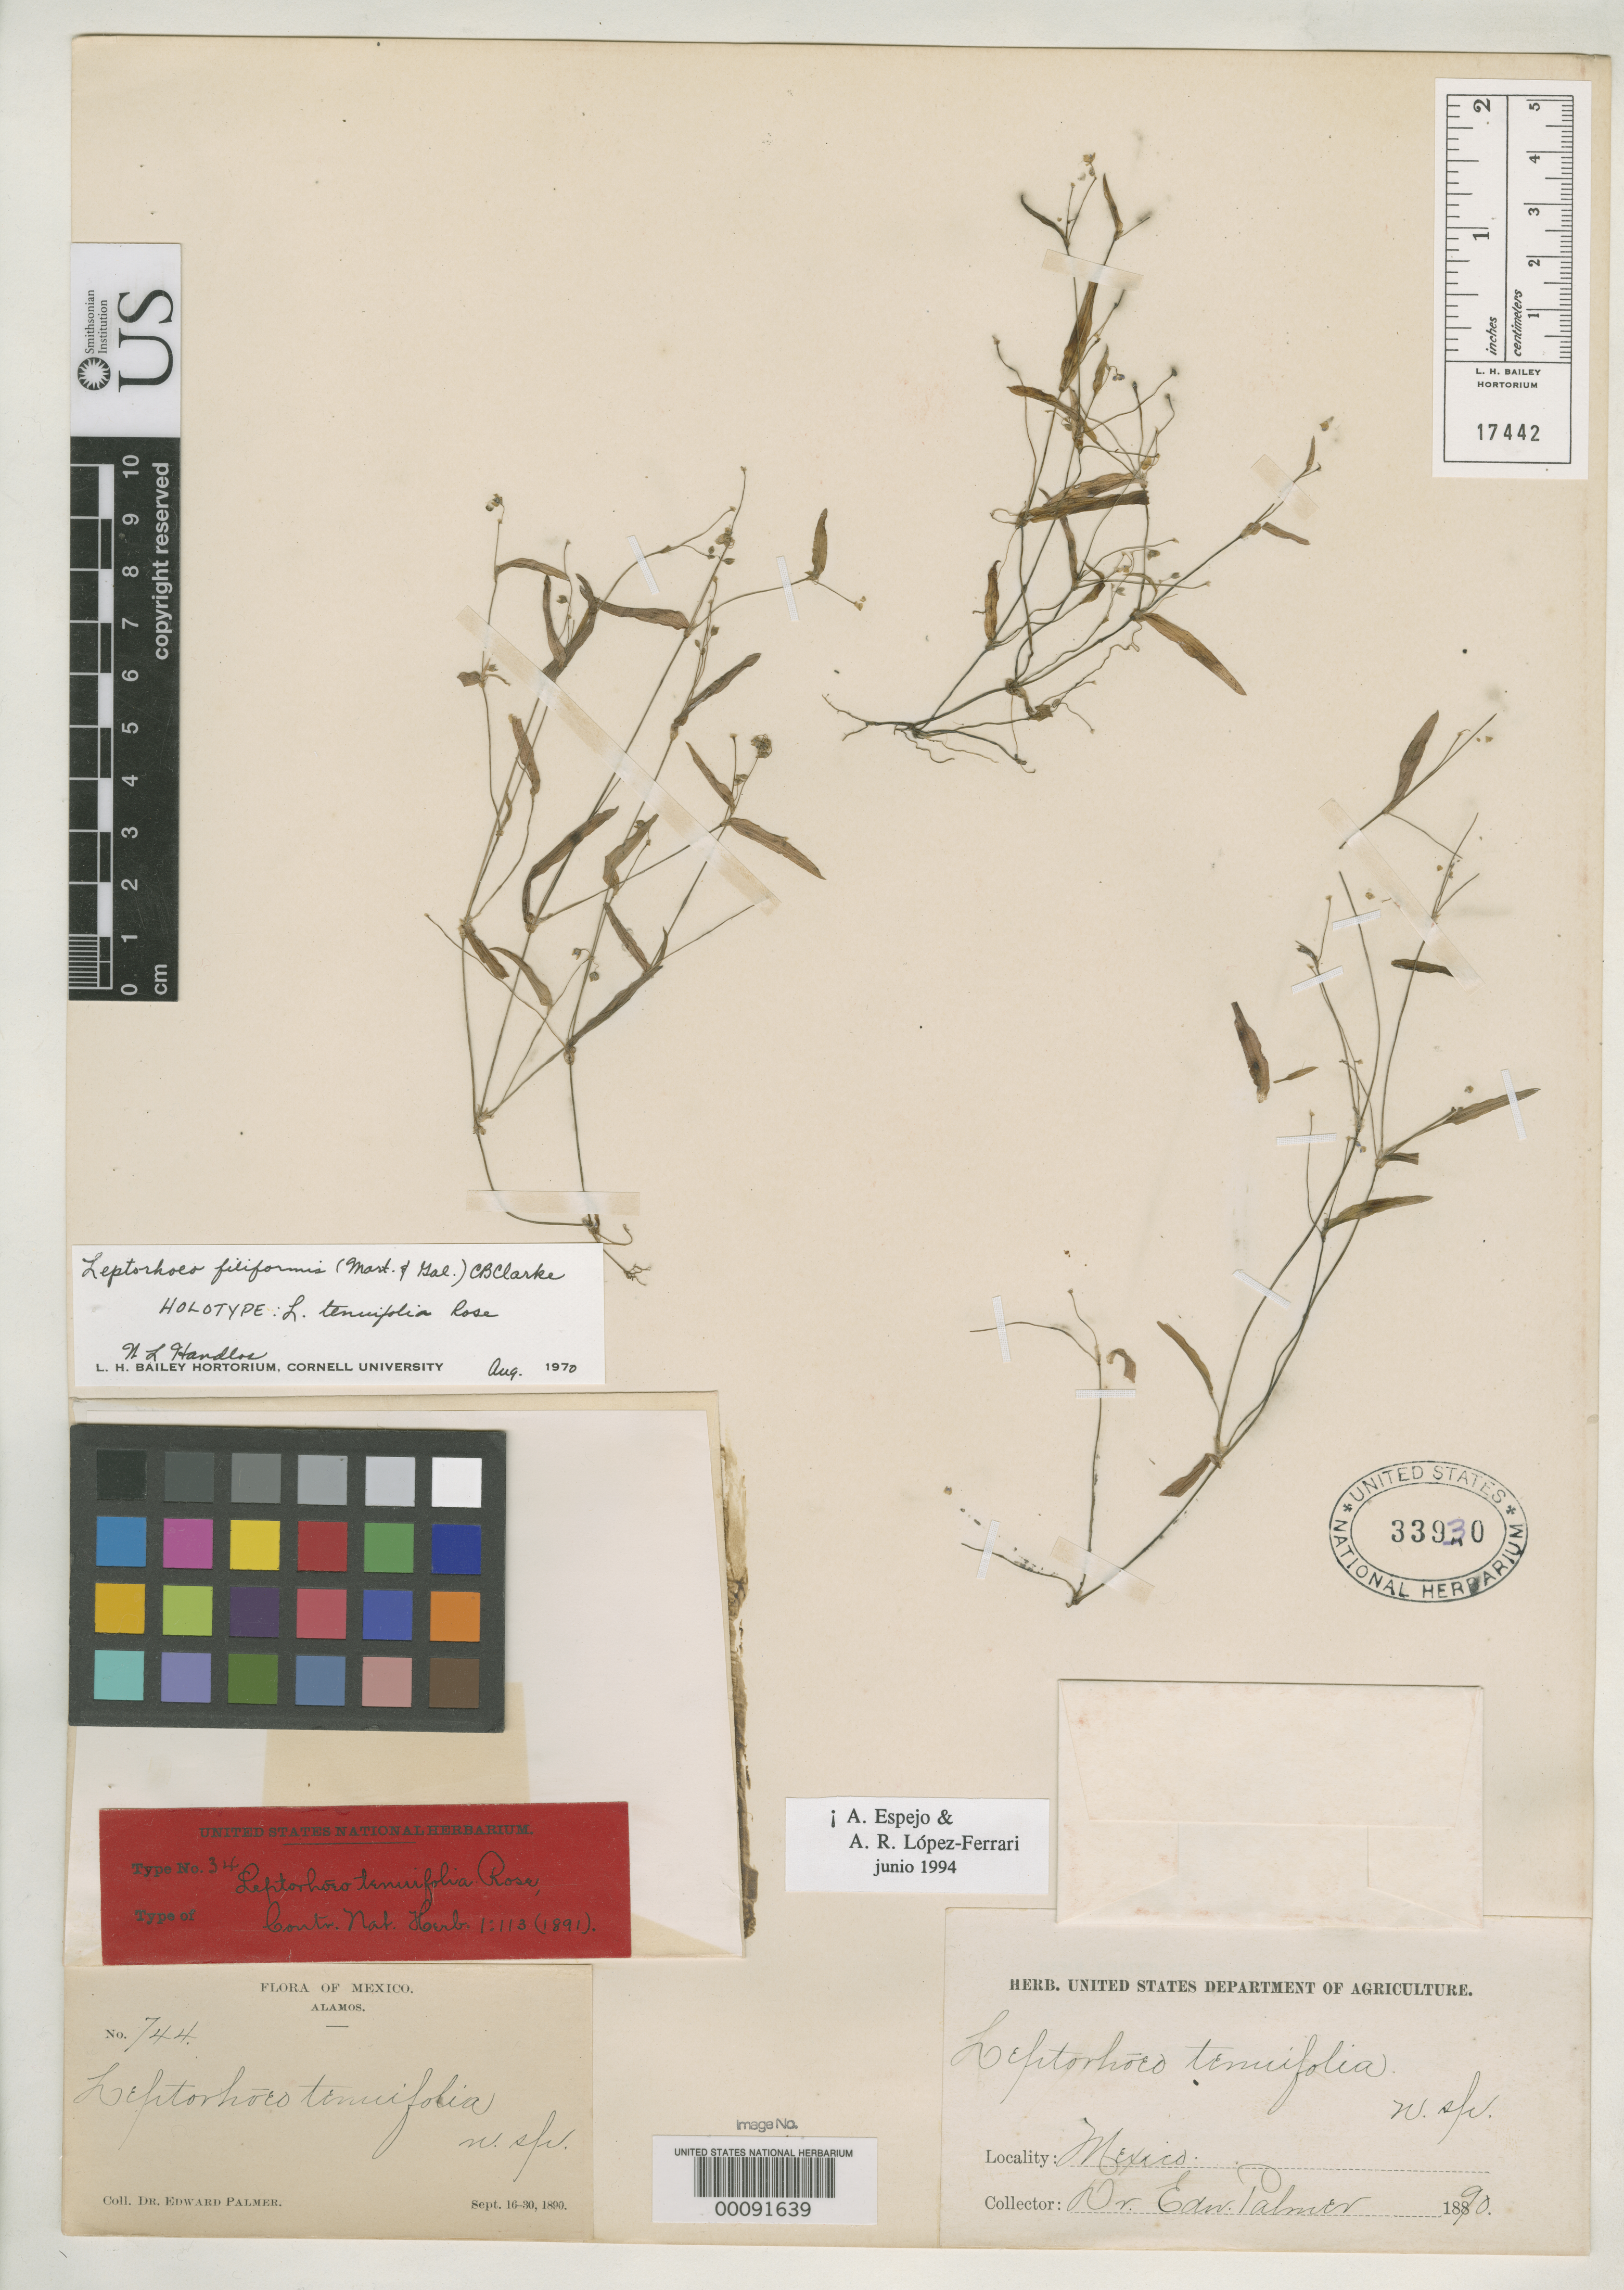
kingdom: Plantae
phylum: Tracheophyta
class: Liliopsida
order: Commelinales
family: Commelinaceae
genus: Leptorhoeo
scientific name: Leptorhoeo tenuifolia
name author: Rose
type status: Holotype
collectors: E. Palmer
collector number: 744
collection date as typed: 16 Sep 1890 to 30 Sep 1890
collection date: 1890-09-16/1890-09-30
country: Mexico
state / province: Sonora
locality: Alamos.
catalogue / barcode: US 33930